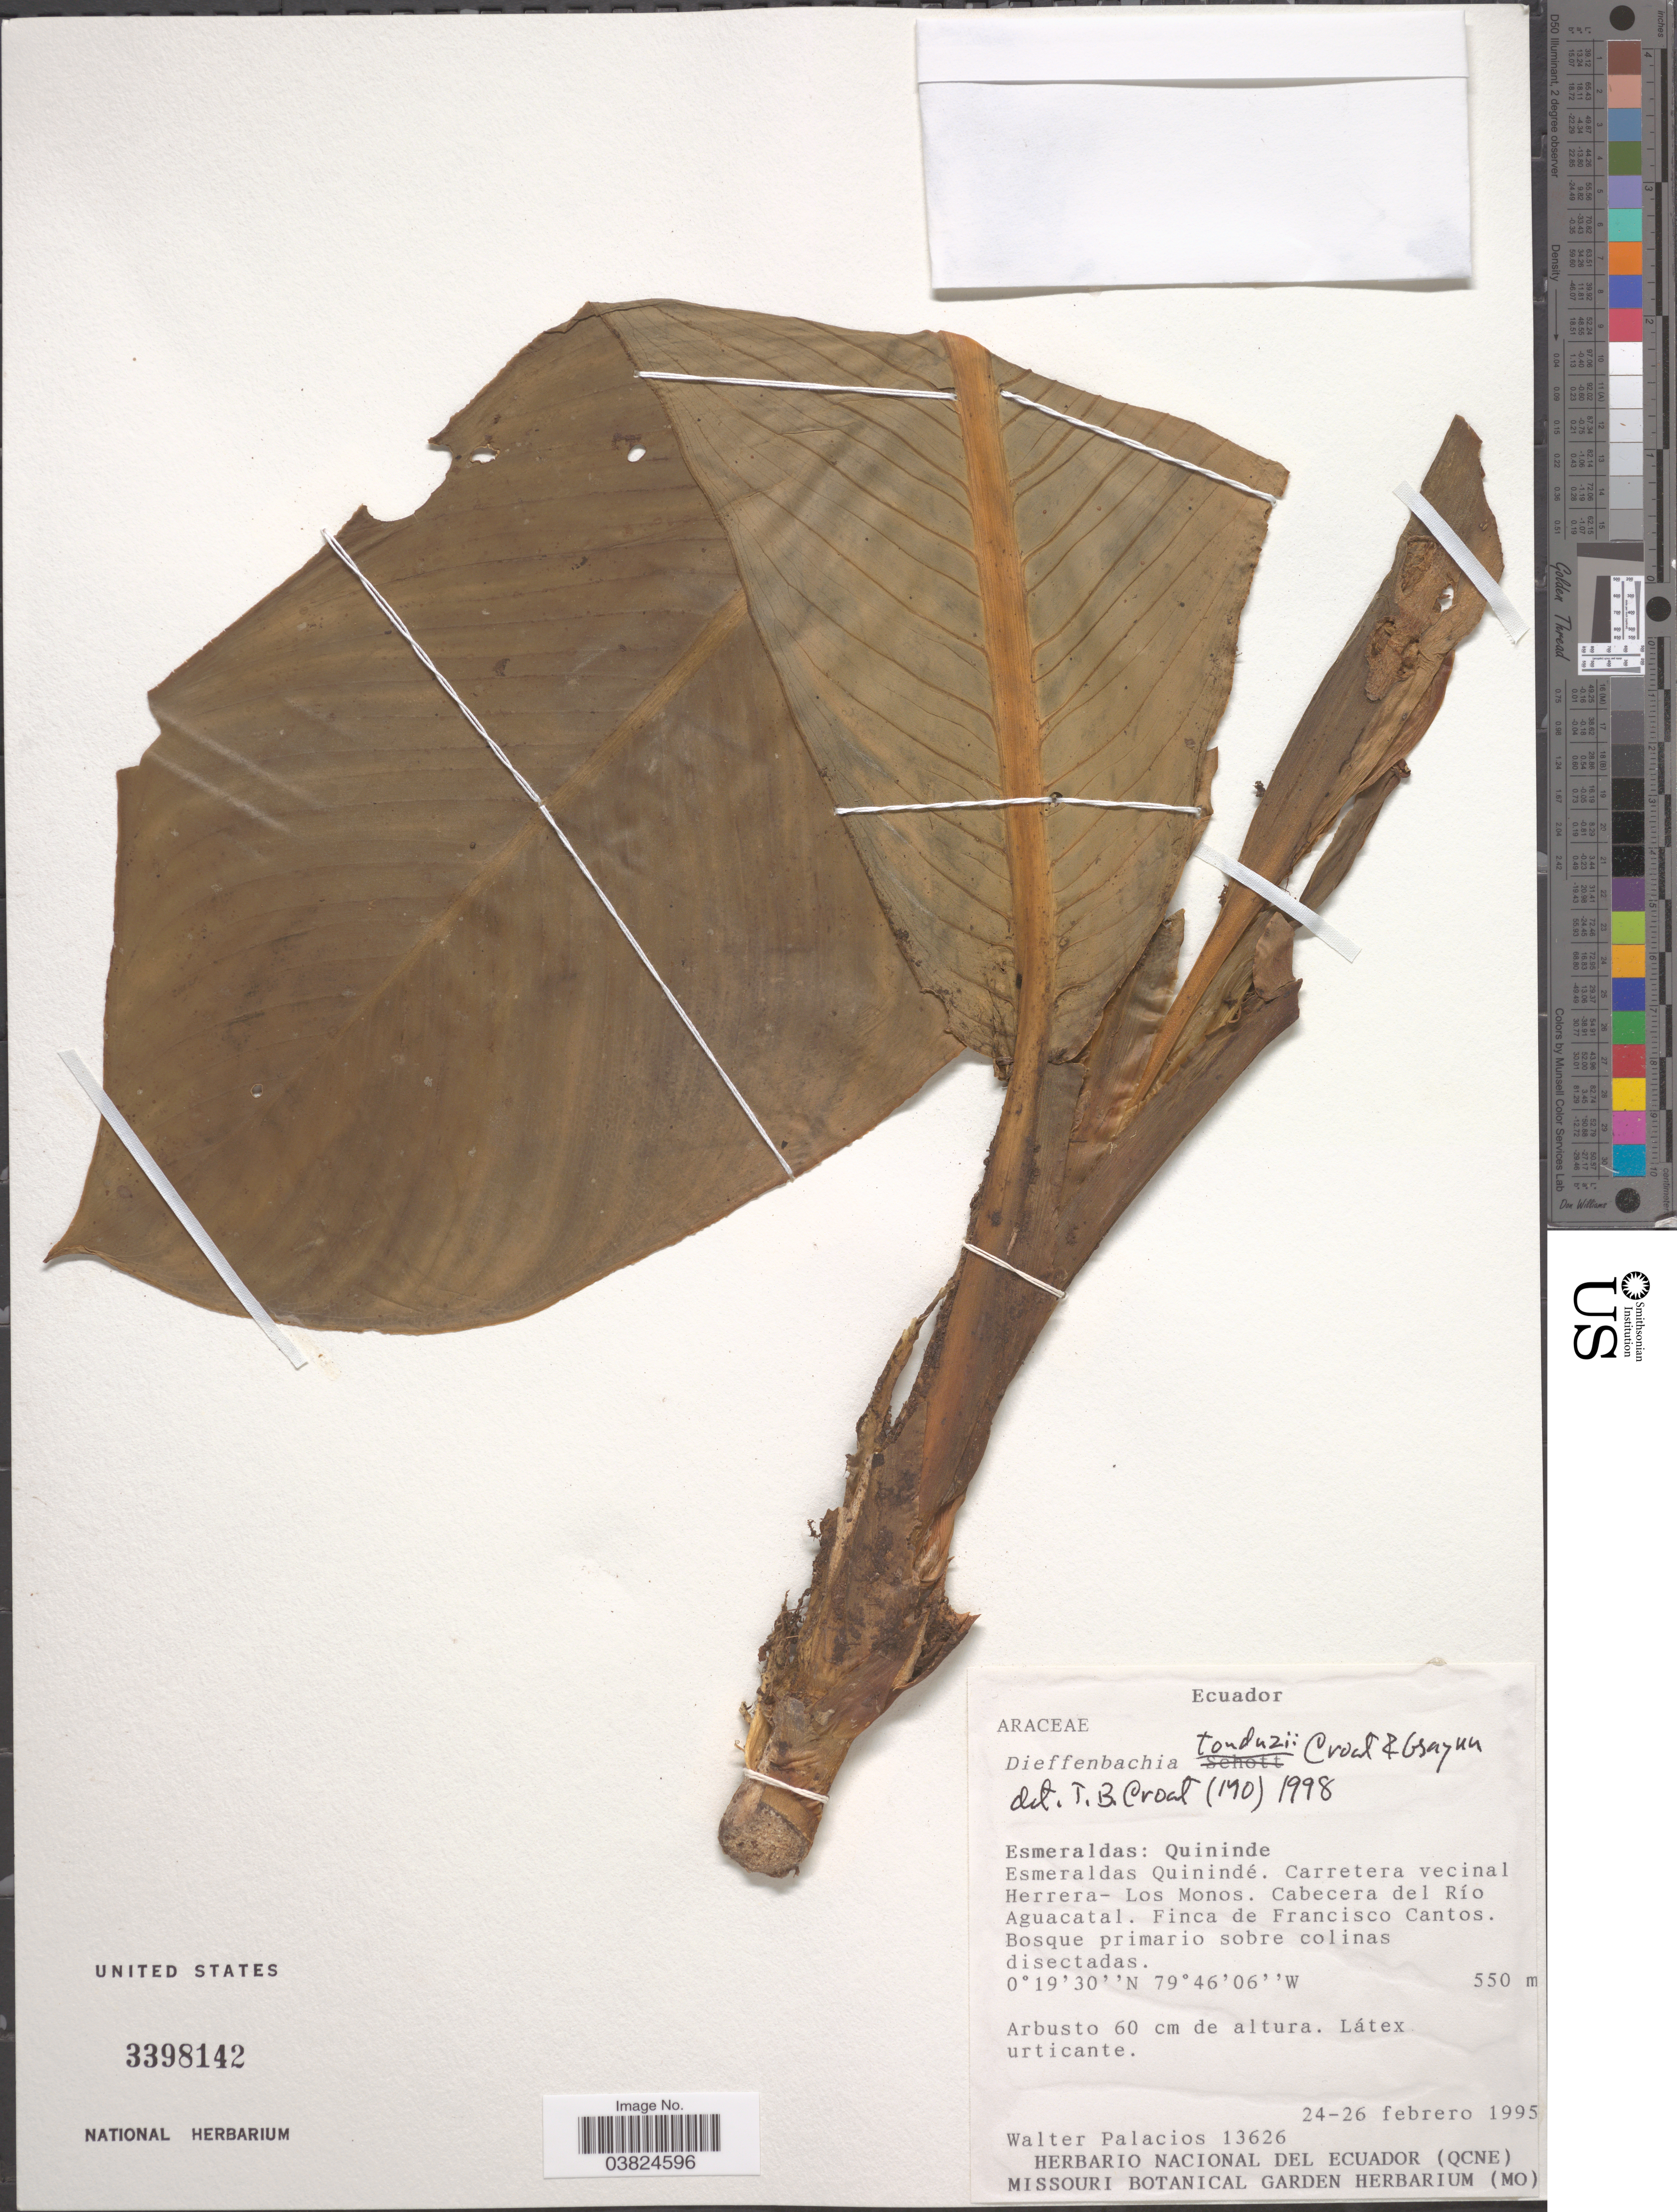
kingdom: Plantae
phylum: Tracheophyta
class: Liliopsida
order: Alismatales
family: Araceae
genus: Dieffenbachia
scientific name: Dieffenbachia tonduzii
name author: Croat & Grayum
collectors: W. Palacios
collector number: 13626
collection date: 1995-02-24/1995-02-26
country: Ecuador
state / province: Esmeraldas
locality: Quinindé. Carretera vecinal Herrera - Los Monos. Cabecera del Río Aguacatal. Finca de Francisco Cantos.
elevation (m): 550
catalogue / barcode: US 3398142